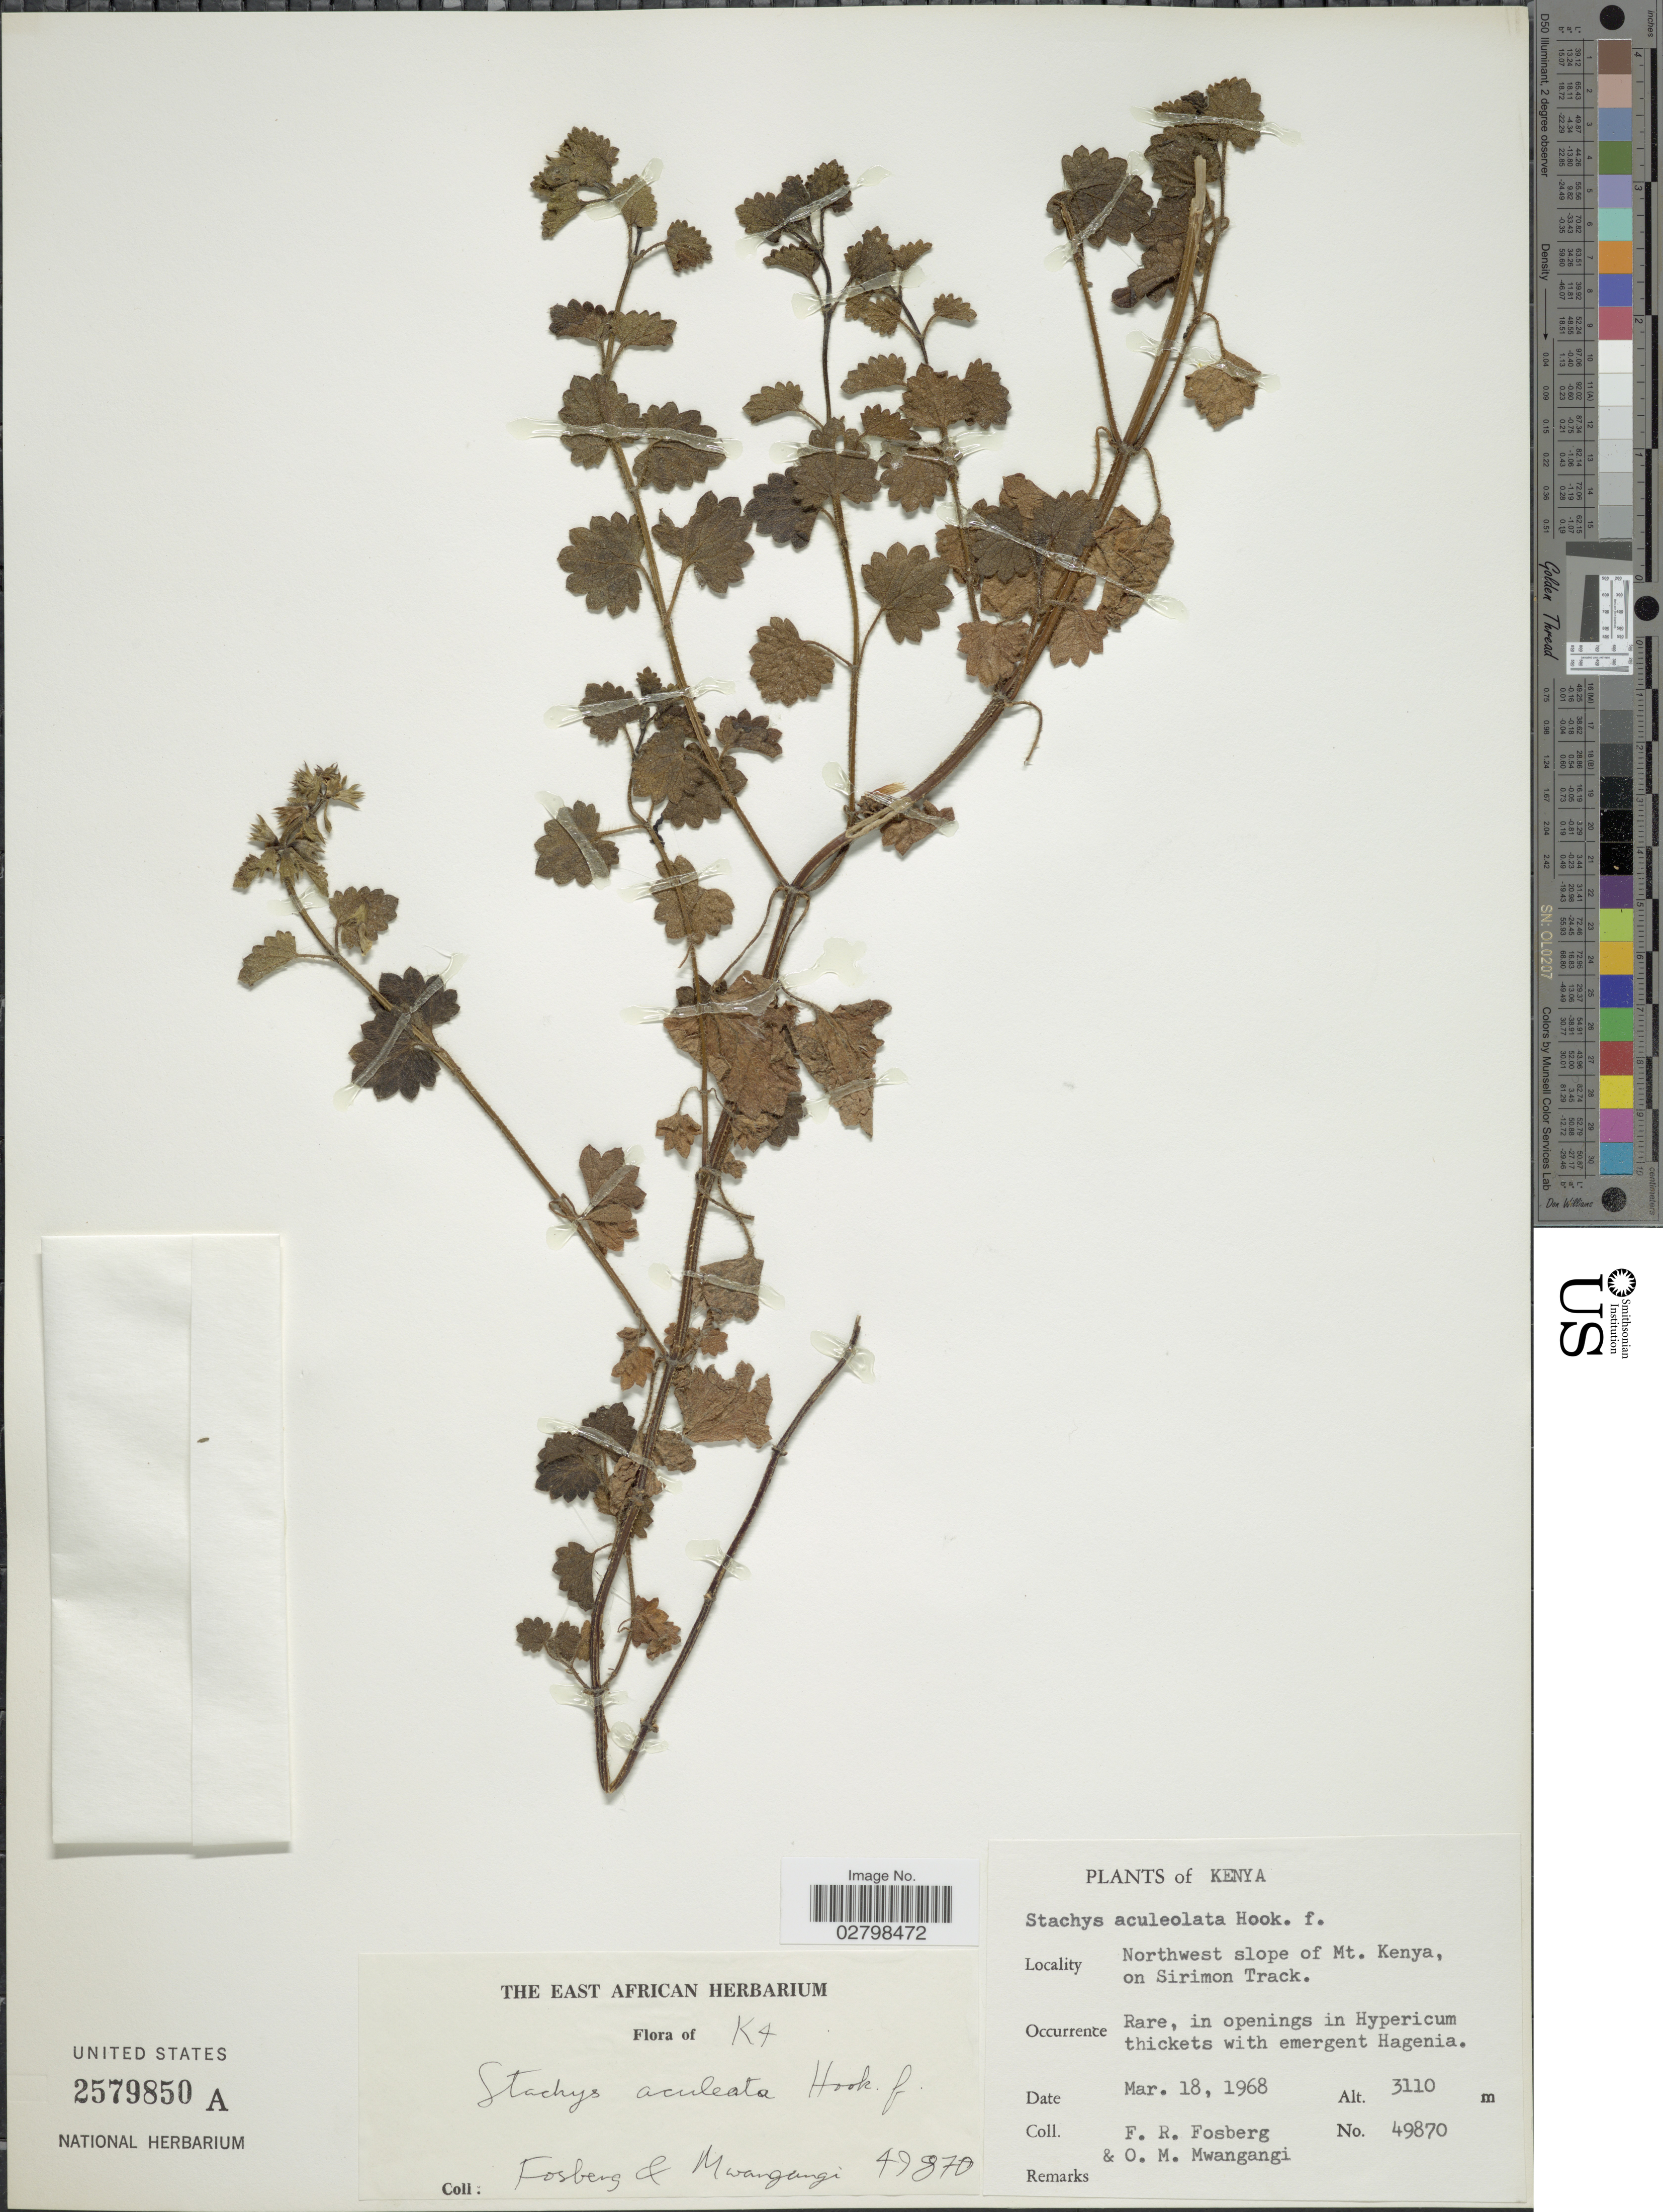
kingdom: Plantae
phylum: Tracheophyta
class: Magnoliopsida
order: Lamiales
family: Lamiaceae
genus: Stachys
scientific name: Stachys aculeolata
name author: Hook. f.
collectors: F. R. Fosberg & O. M. Mwangangi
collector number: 49870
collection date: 1968-03-18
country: Kenya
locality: Northwest slope of Mt. Kenya, on Sirimon Track. K4.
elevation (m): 3110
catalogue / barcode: US 2579850A